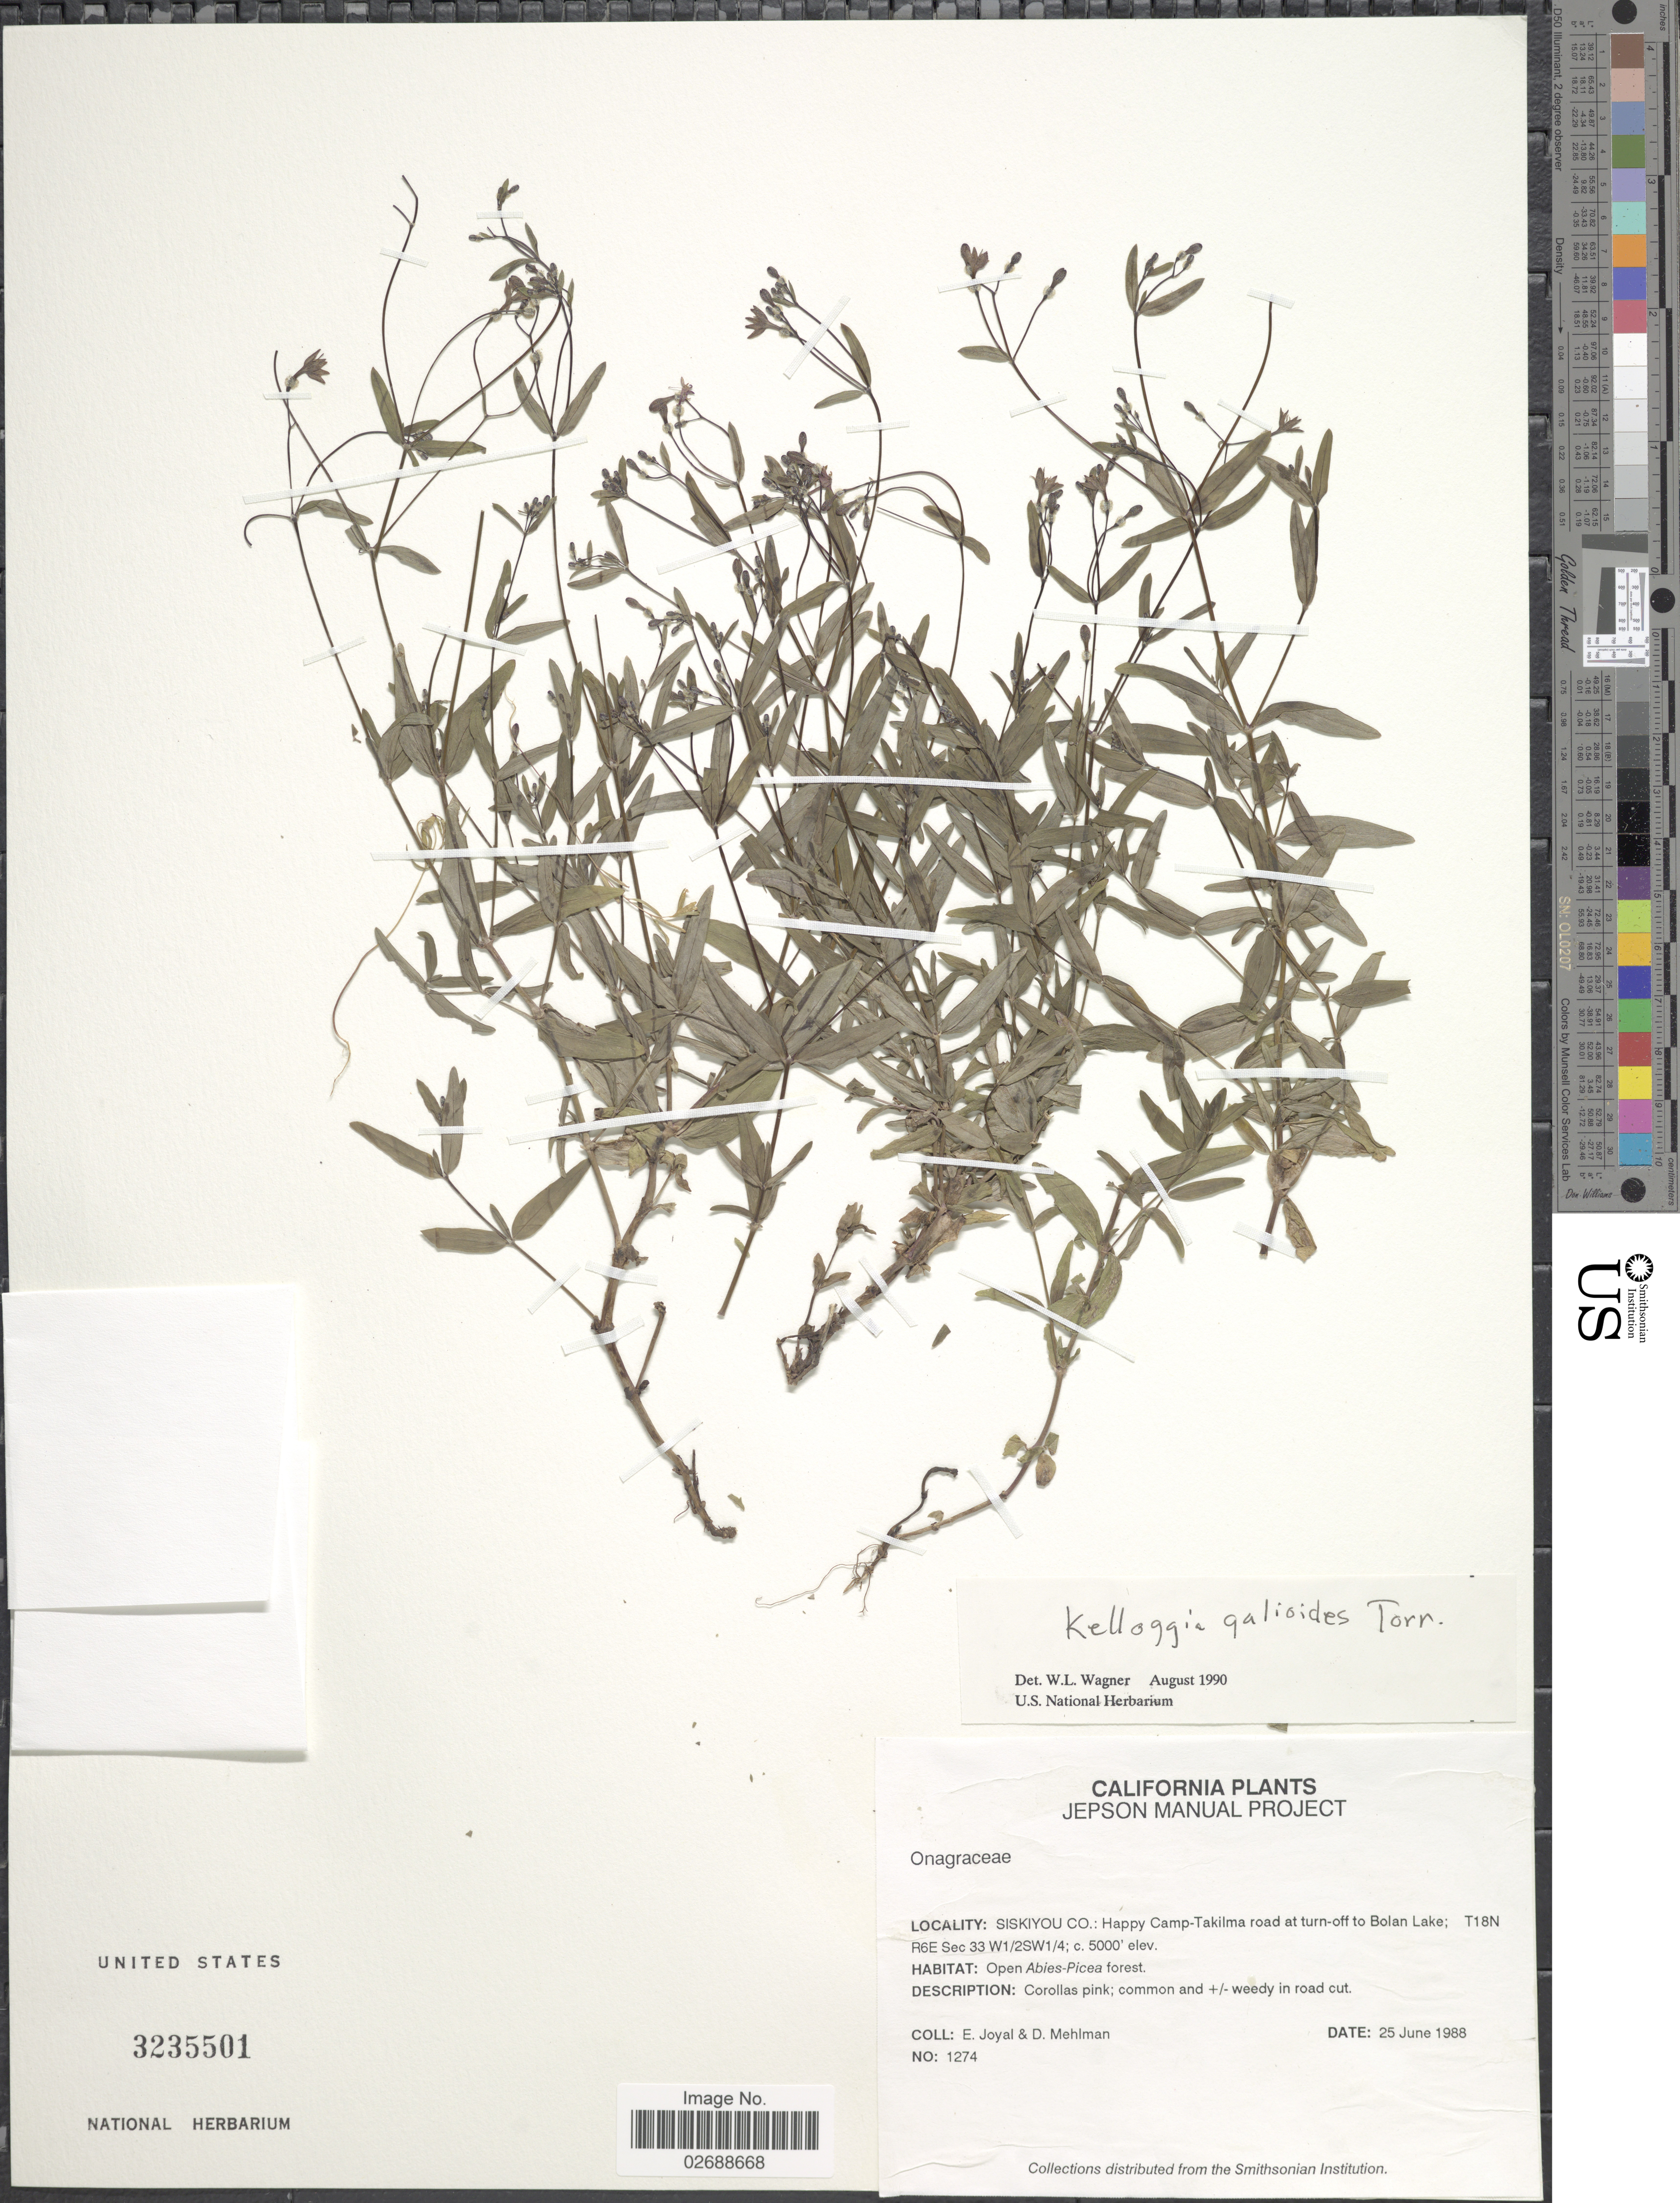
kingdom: Plantae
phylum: Tracheophyta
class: Magnoliopsida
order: Gentianales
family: Rubiaceae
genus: Kelloggia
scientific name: Kelloggia galioides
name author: Torr.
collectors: E. Joyal & D. Mehlman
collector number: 1274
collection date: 1988-06-25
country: United States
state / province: California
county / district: Siskiyou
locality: Siskiyou Co.: Happy Camp-Takilma road at turn-off to Bolan Lake: T18N R6E Sec 33 W1/2SW1/4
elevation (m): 1524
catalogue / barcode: US 3235501